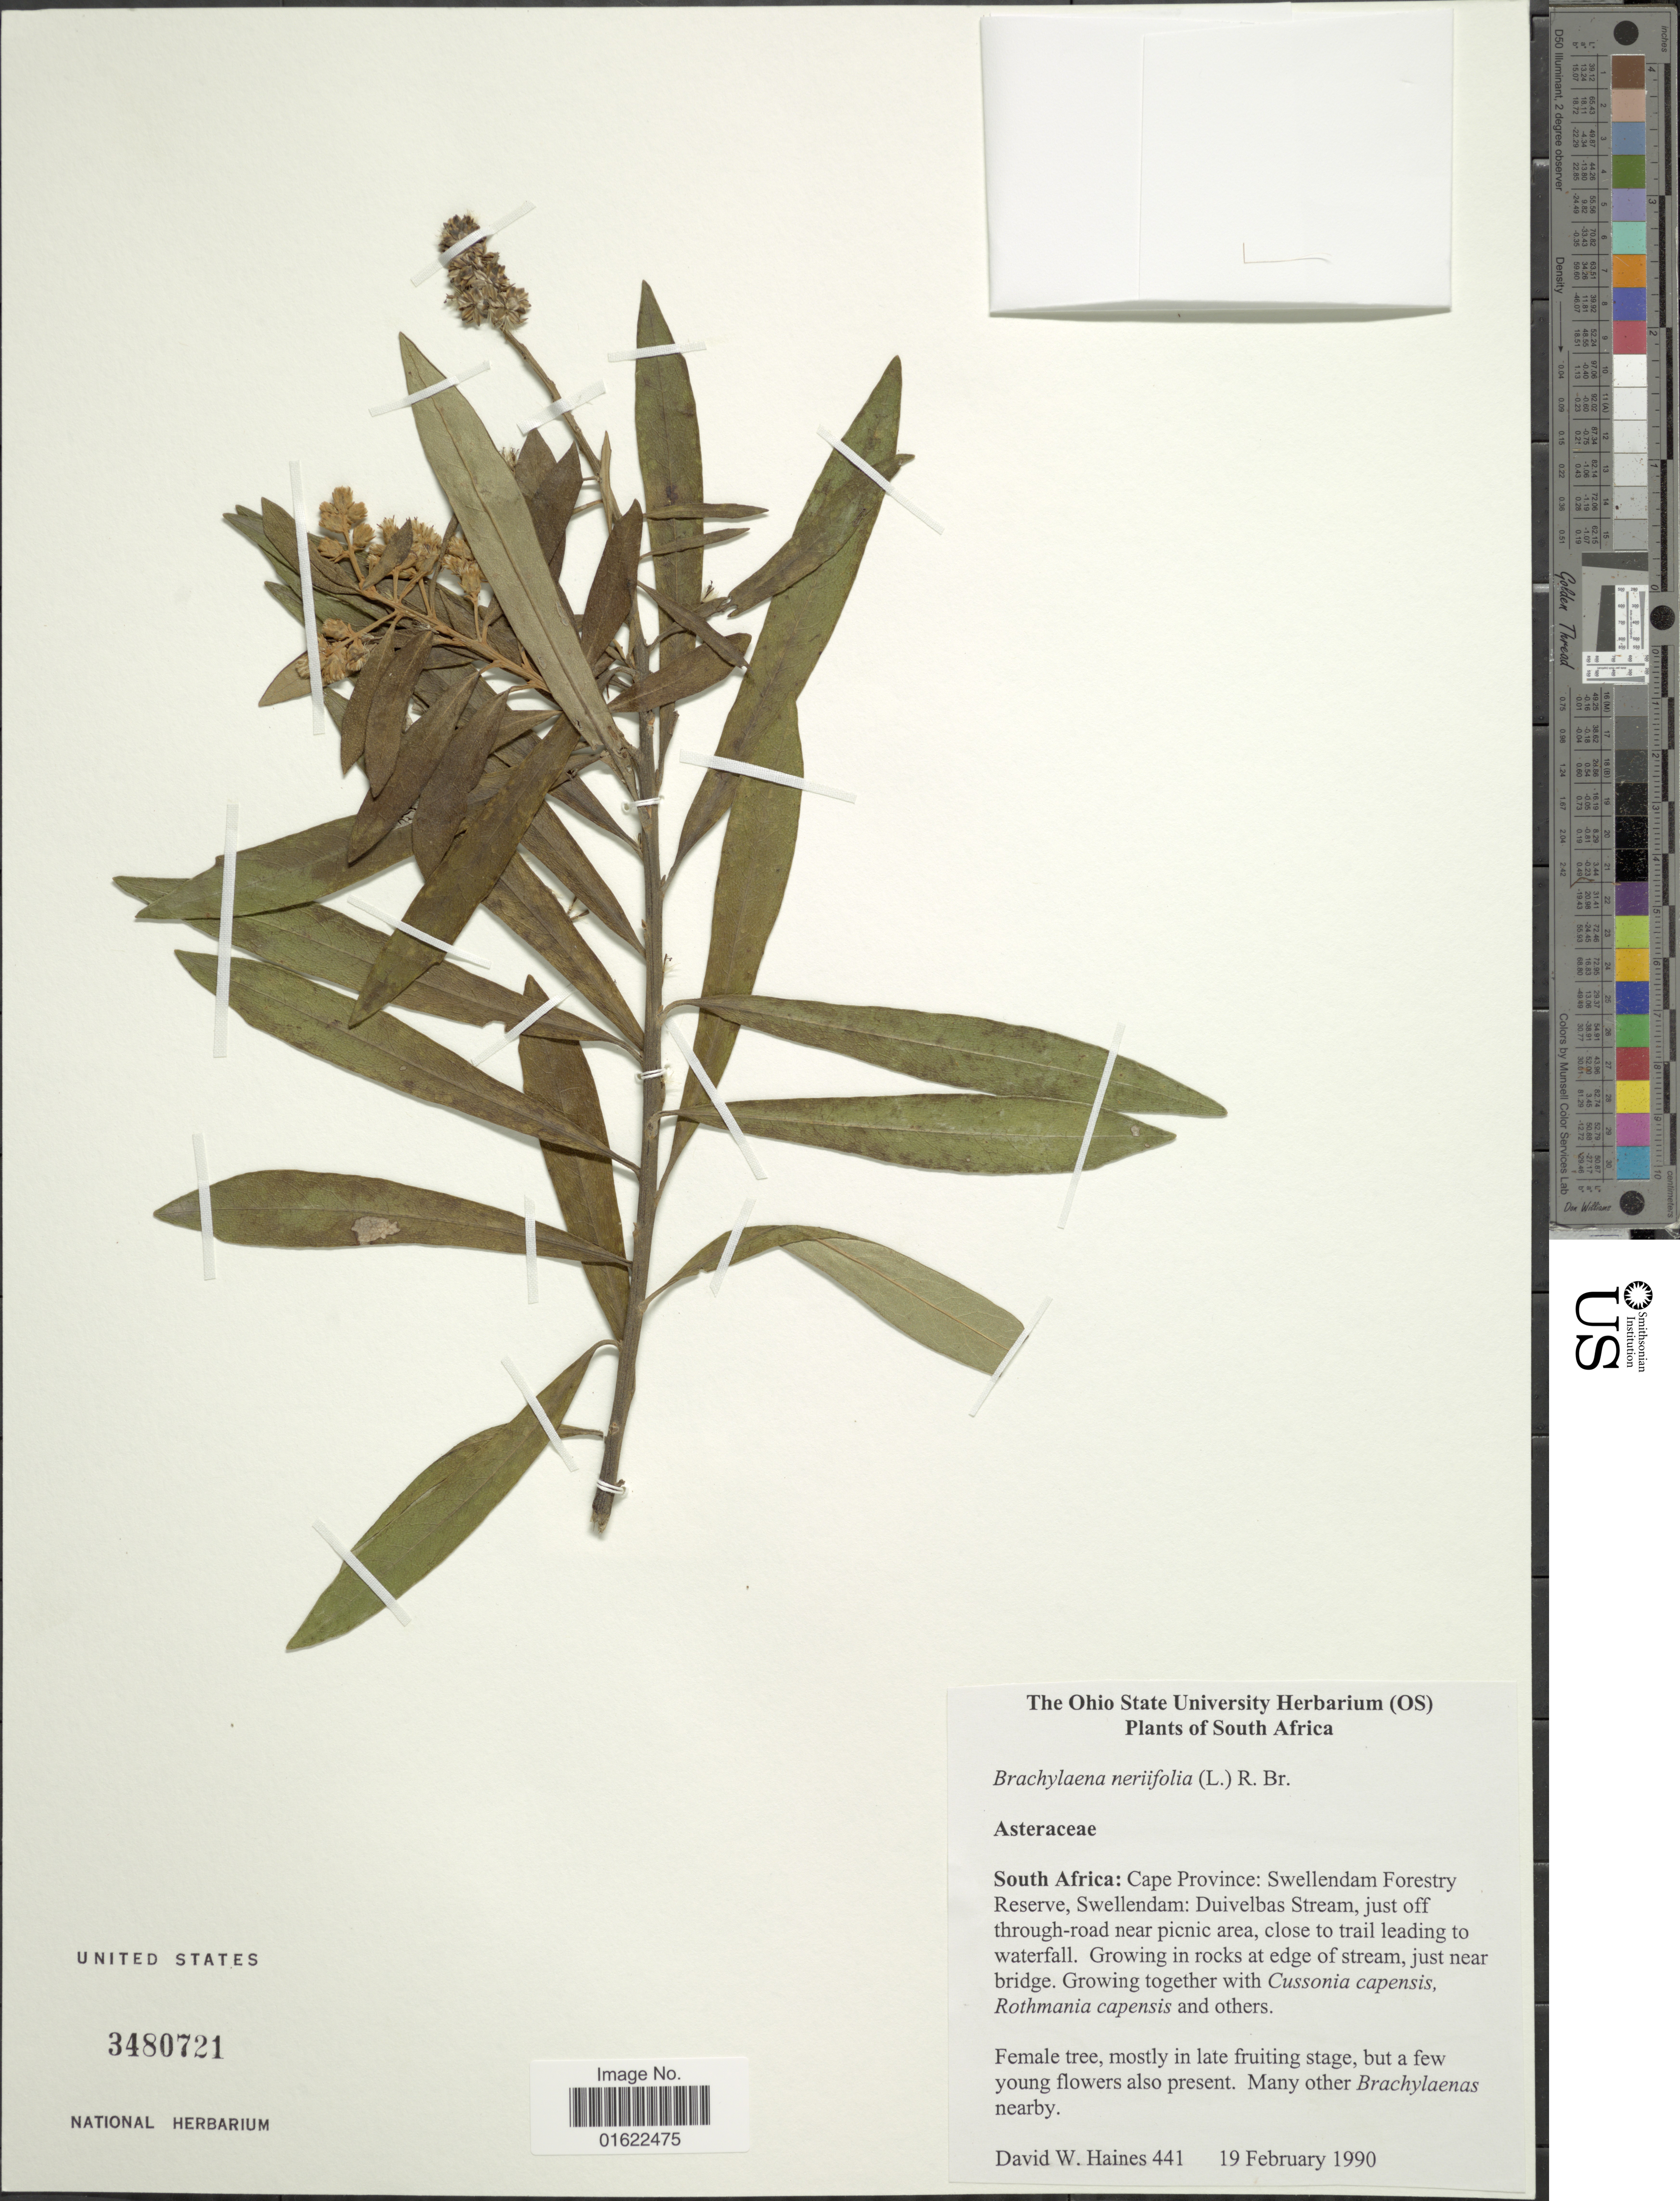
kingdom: Plantae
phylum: Tracheophyta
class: Magnoliopsida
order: Asterales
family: Asteraceae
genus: Brachylaena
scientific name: Brachylaena neriifolia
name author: (L.) R. Br.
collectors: D. Haines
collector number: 441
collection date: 1990-02-19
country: South Africa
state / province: Western Cape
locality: Swellendam Forestry Reserve, Swellendam: Duivelbas Stream, just off through-road near picnic area, close to trail leading to waterfall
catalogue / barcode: US 3480721